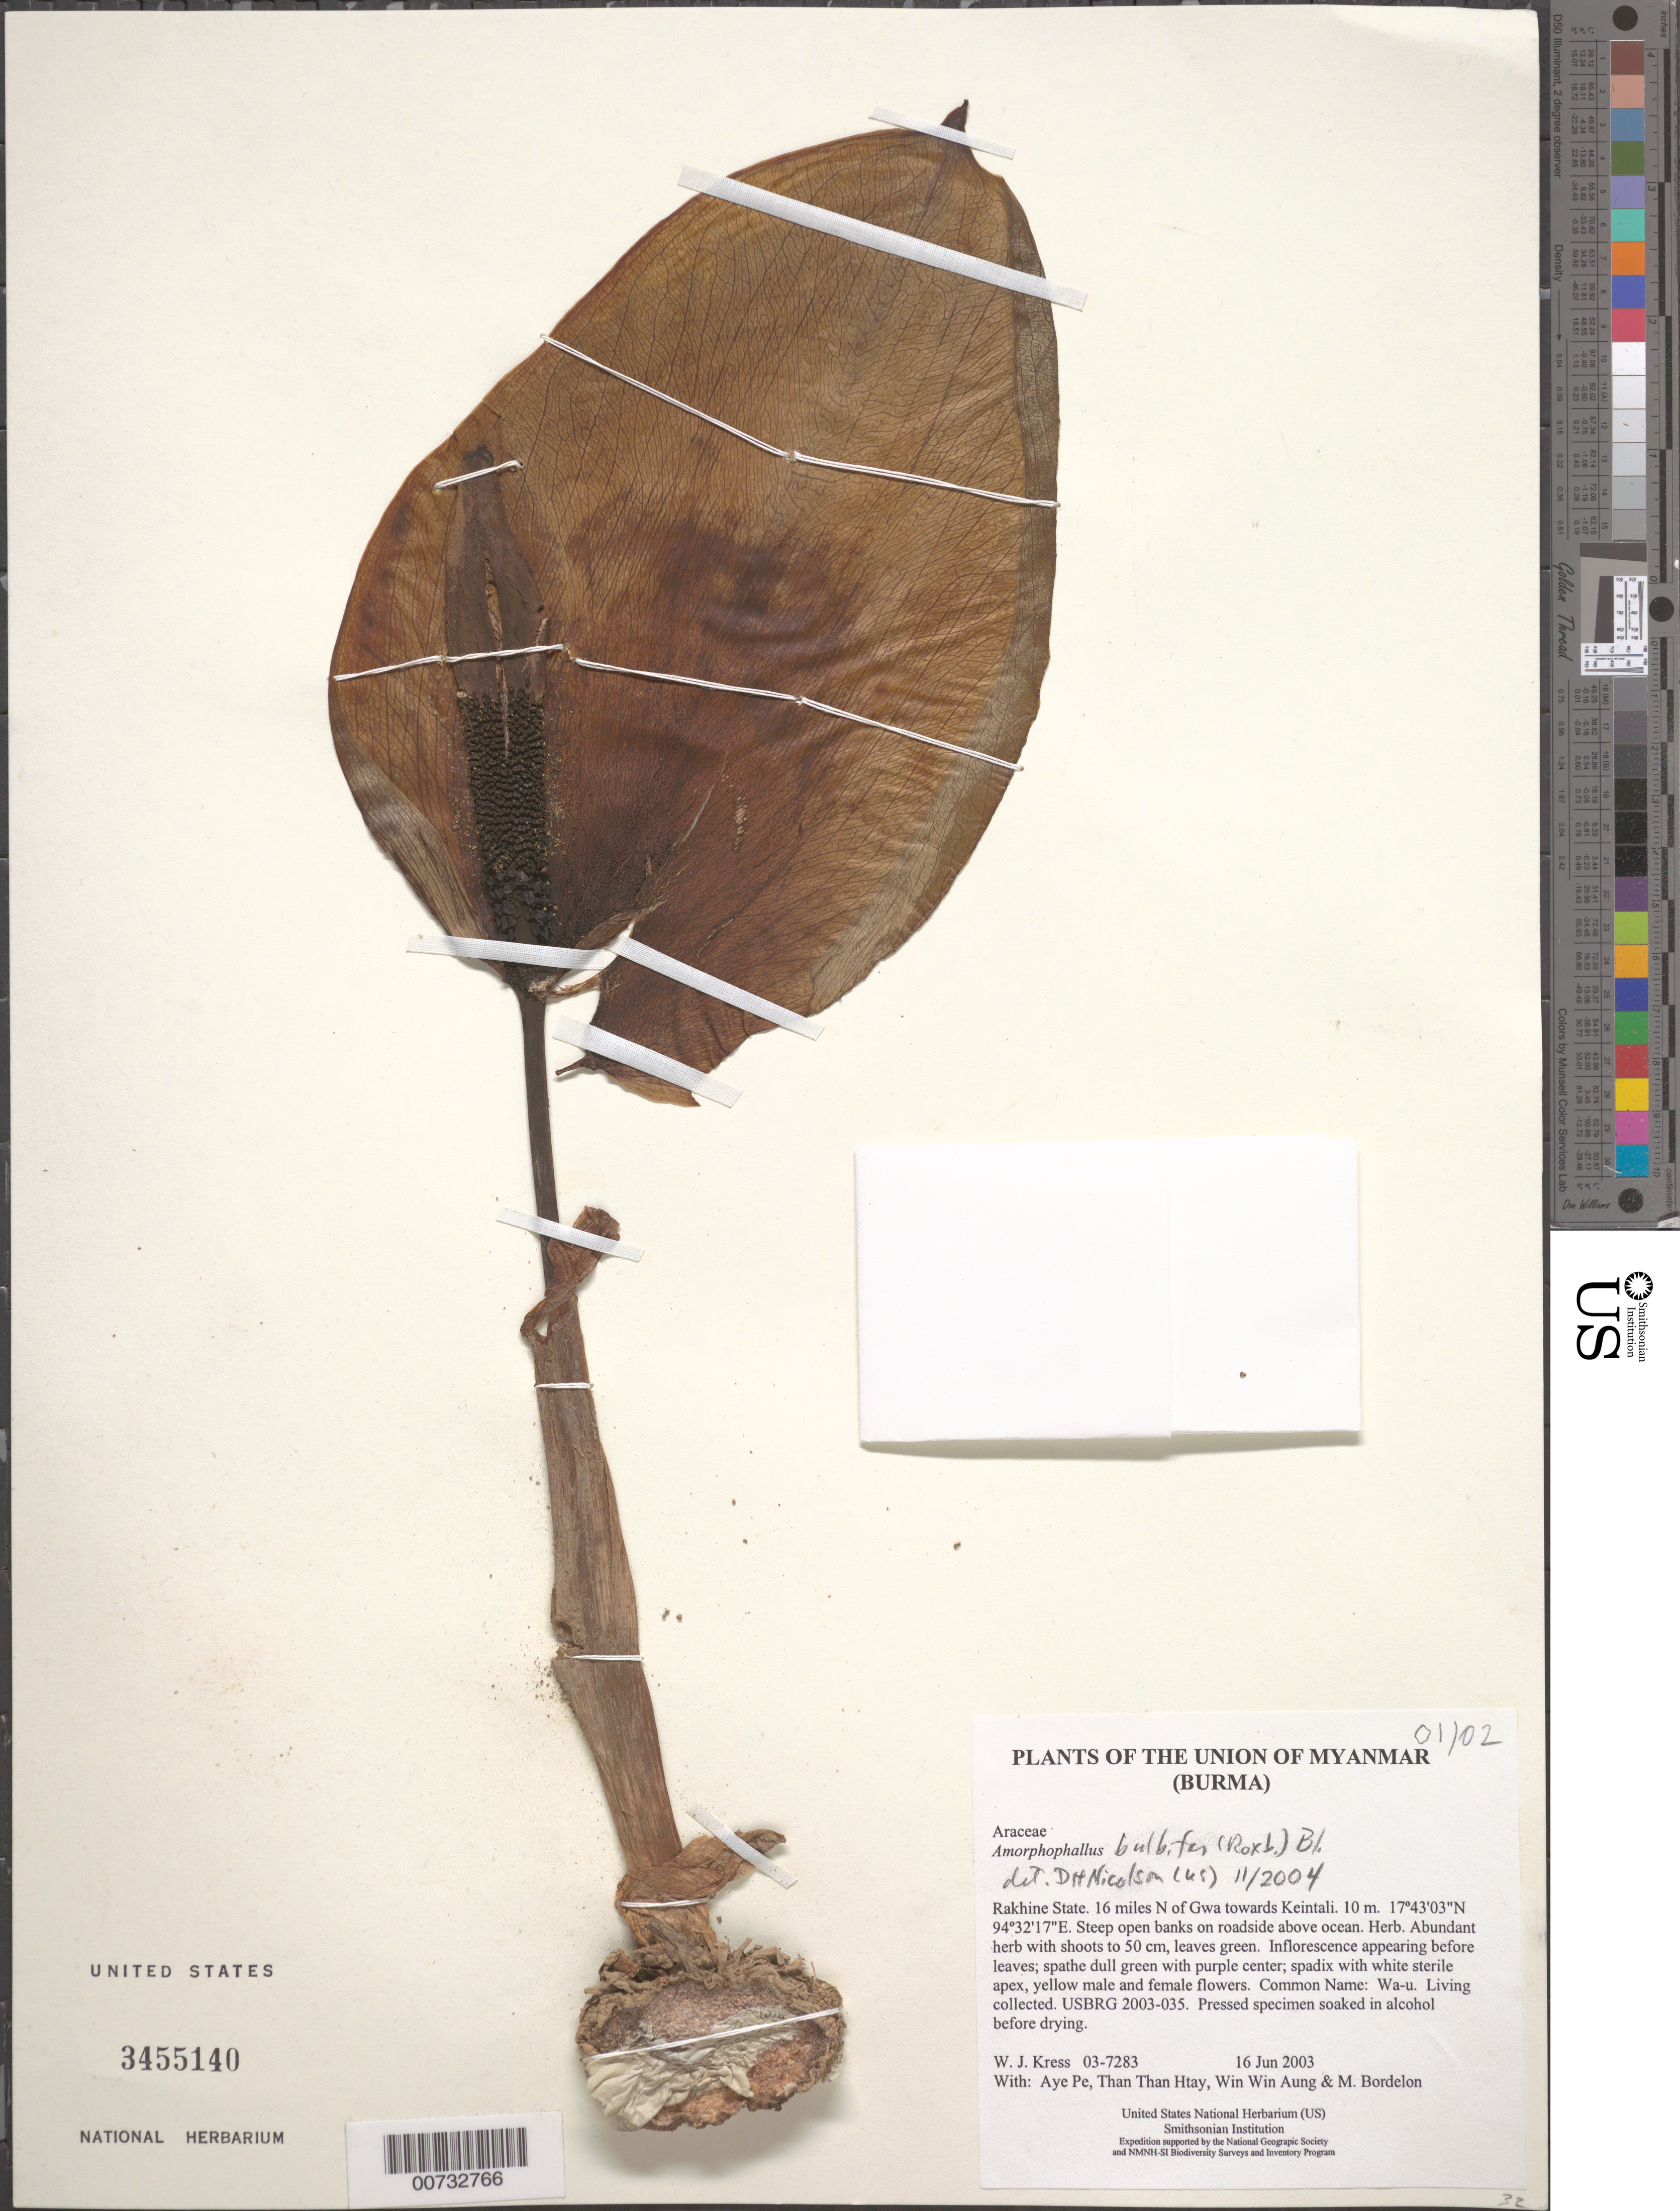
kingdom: Plantae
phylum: Tracheophyta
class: Liliopsida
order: Alismatales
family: Araceae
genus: Amorphophallus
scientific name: Amorphophallus bulbifer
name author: (Roxb.) Blume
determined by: Nicolson, Dan H.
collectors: W. J. Kress, Aye Pe, Than Than Htay, Win Win Aung & M. Bordelon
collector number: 03-7283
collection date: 2003-06-16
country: Myanmar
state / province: Rakhine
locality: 16 miles N of Gwa towards Keintali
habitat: Steep open banks on roadside above ocean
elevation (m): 10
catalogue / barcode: US 3455140